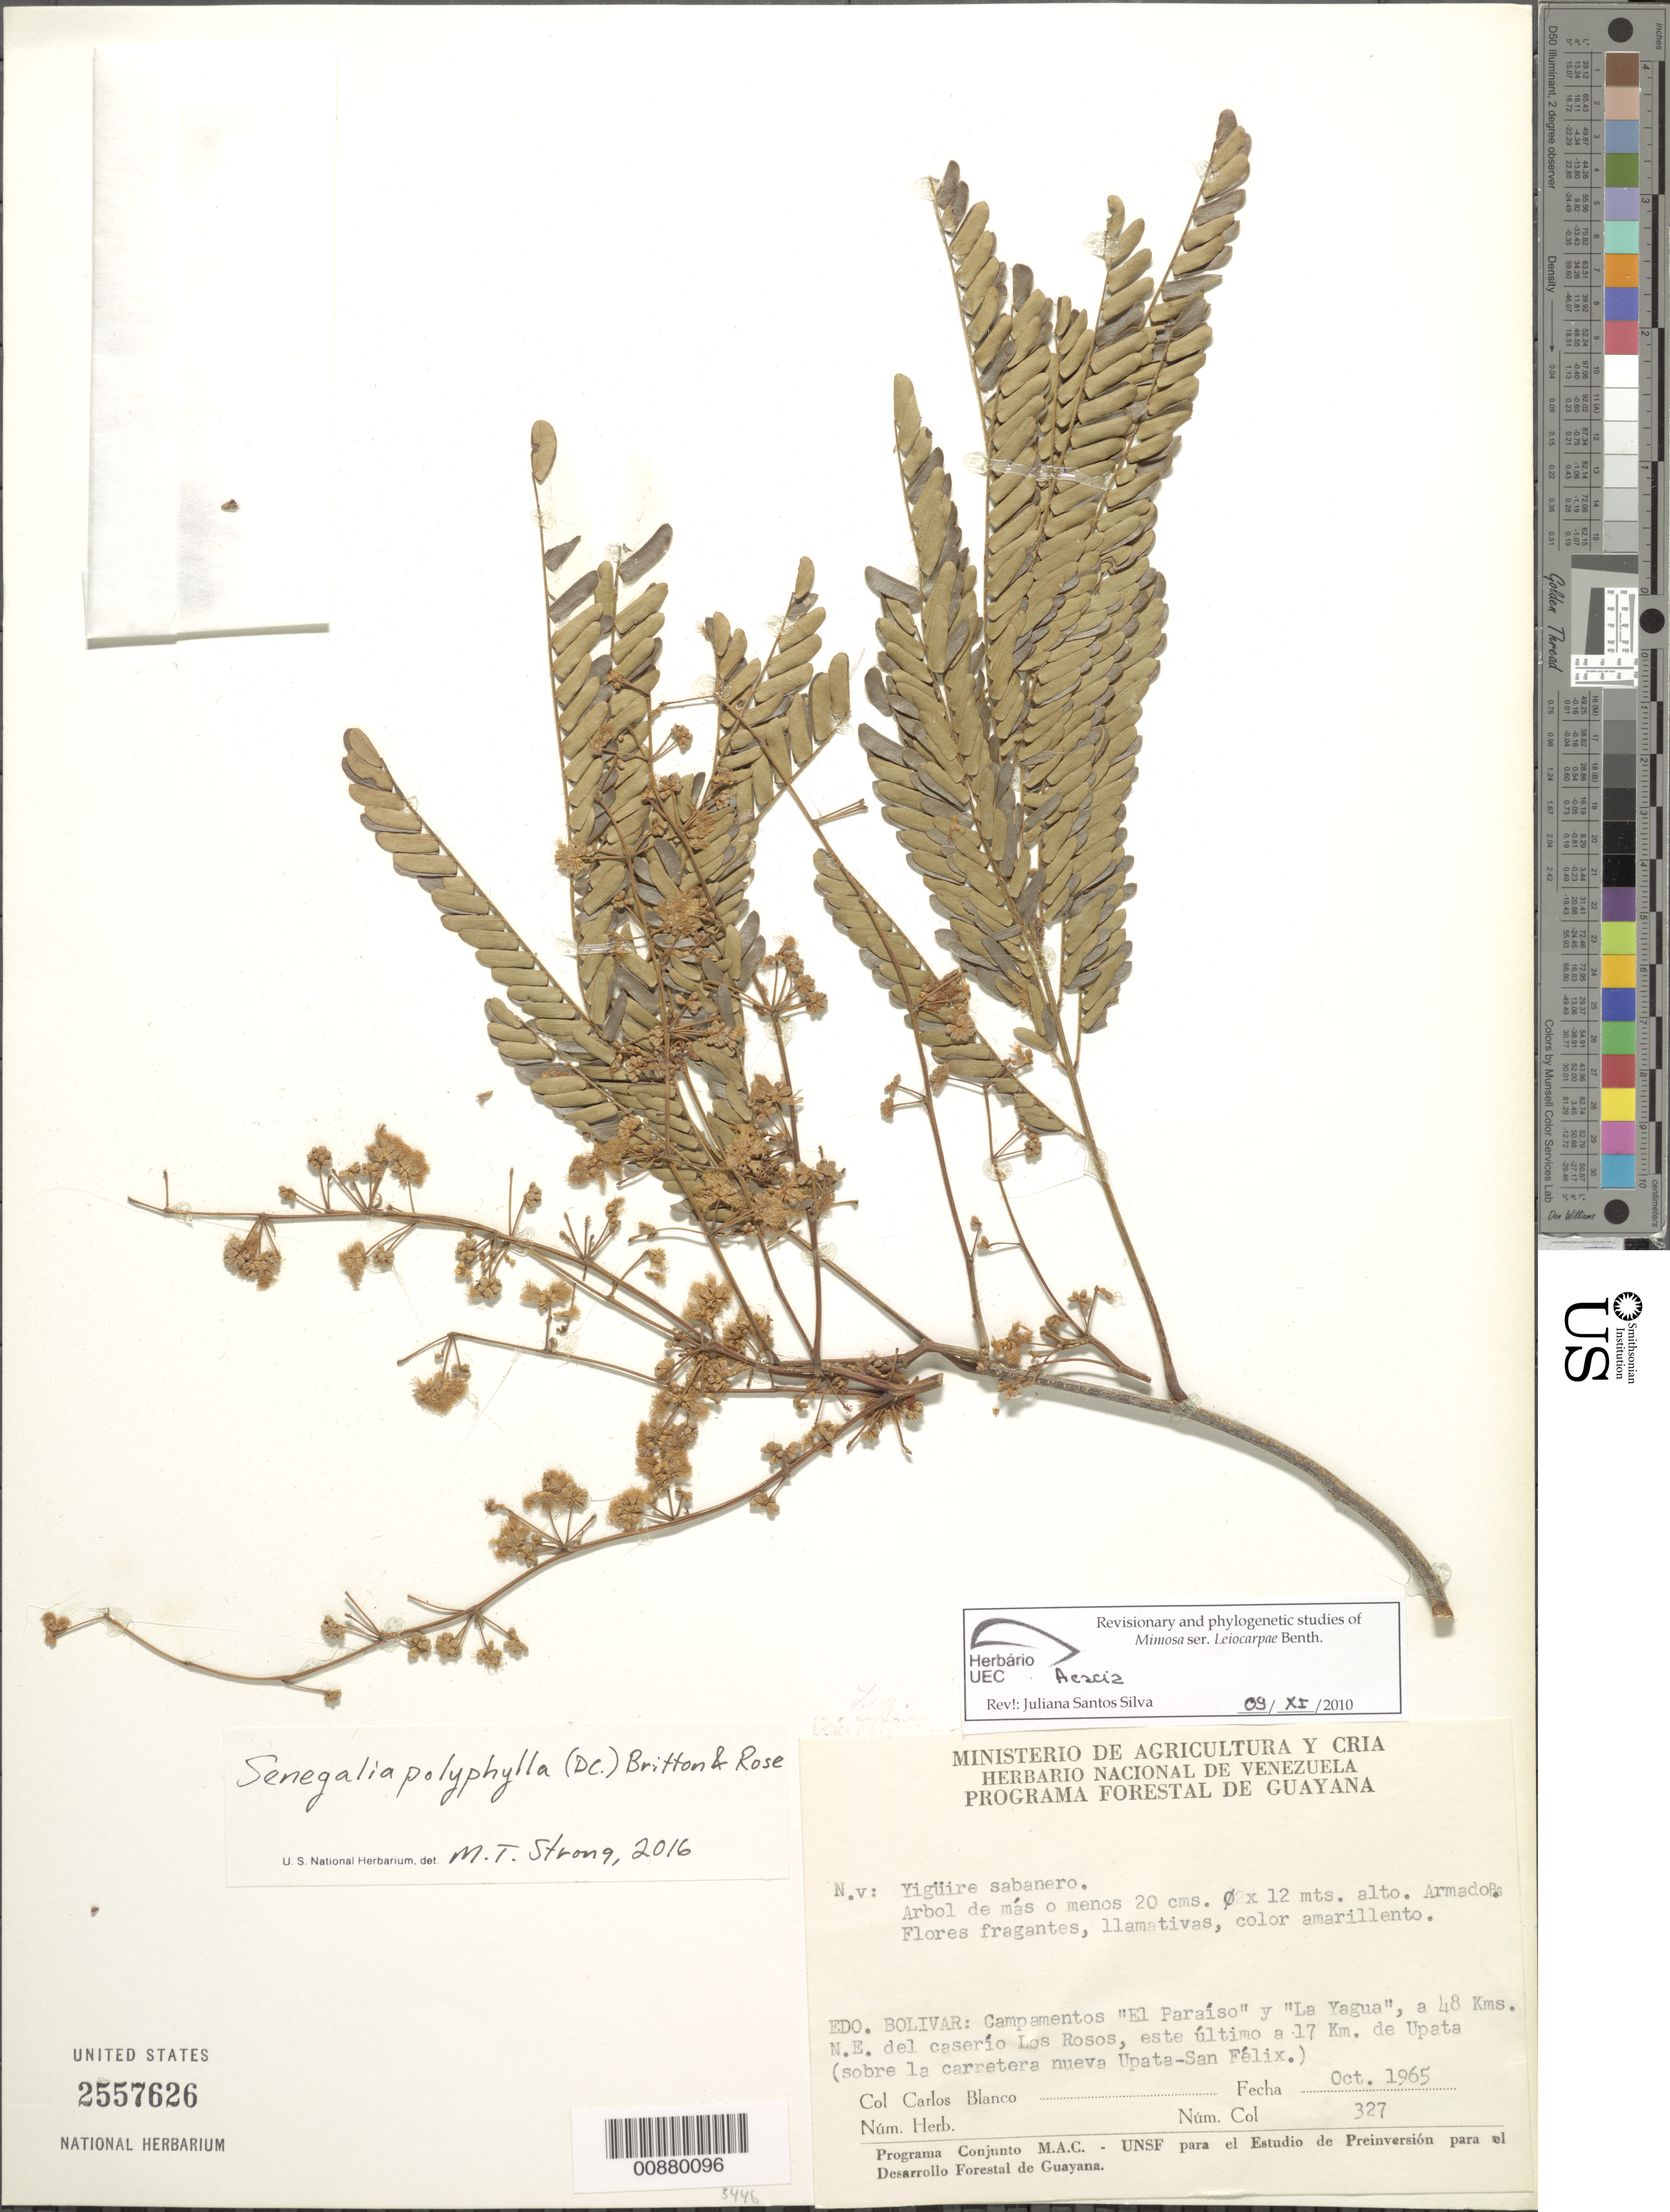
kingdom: Plantae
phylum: Tracheophyta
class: Magnoliopsida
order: Fabales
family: Fabaceae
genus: Senegalia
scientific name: Senegalia polyphylla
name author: (DC.) Britton & Rose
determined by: Strong, M. T., (US), Smithsonian Institution - National Museum of Natural History (UNITED STATES)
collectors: C. A. Blanco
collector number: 327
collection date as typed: Oct-65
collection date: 1965-10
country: Venezuela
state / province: Bolívar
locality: Campamentos "El Paraiso" y "La Yagua", 48 km NE del caserío Los Rosos, 17 km E de Upata (sobre la carretera nueva Upata-San Felix)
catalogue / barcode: US 2557626